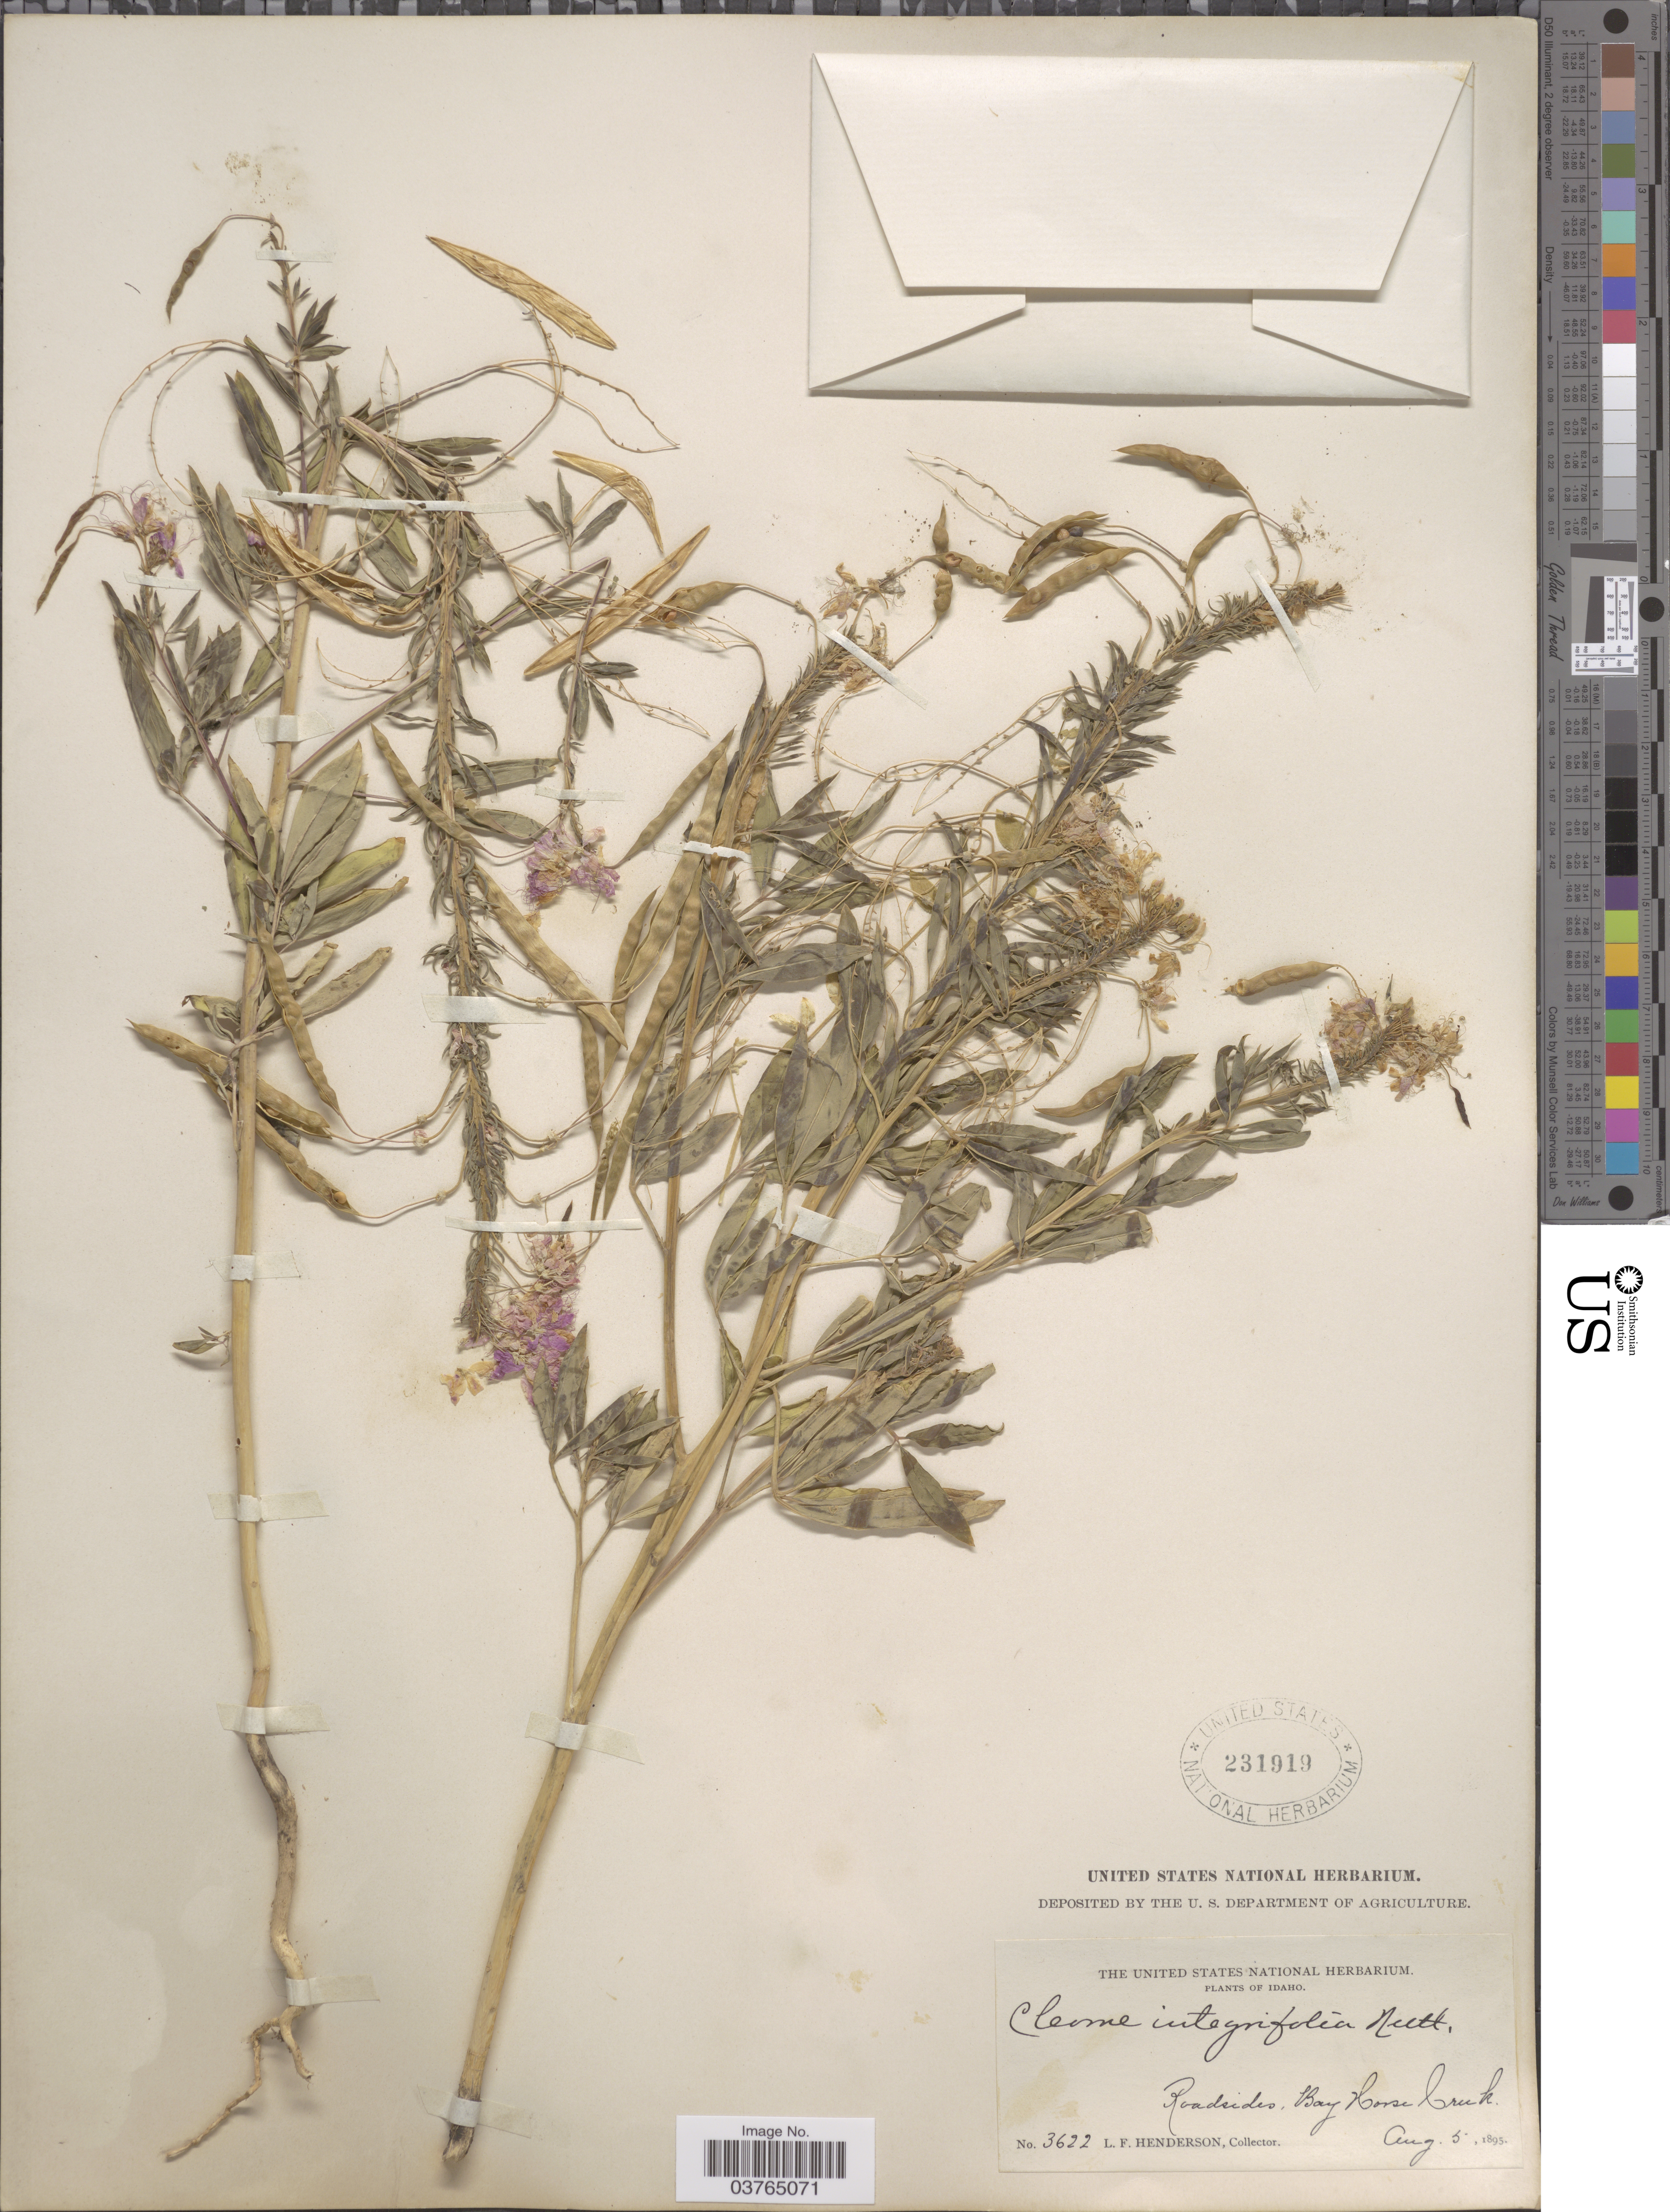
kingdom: Plantae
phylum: Tracheophyta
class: Magnoliopsida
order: Brassicales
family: Cleomaceae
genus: Cleomella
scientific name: Cleomella serrulata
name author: (Pursh) Roalson & J.C. Hall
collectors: L. Henderson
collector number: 3622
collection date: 1895-08-05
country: United States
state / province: Idaho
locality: Roadsides, Bay Horse Creek.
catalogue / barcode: US 231919